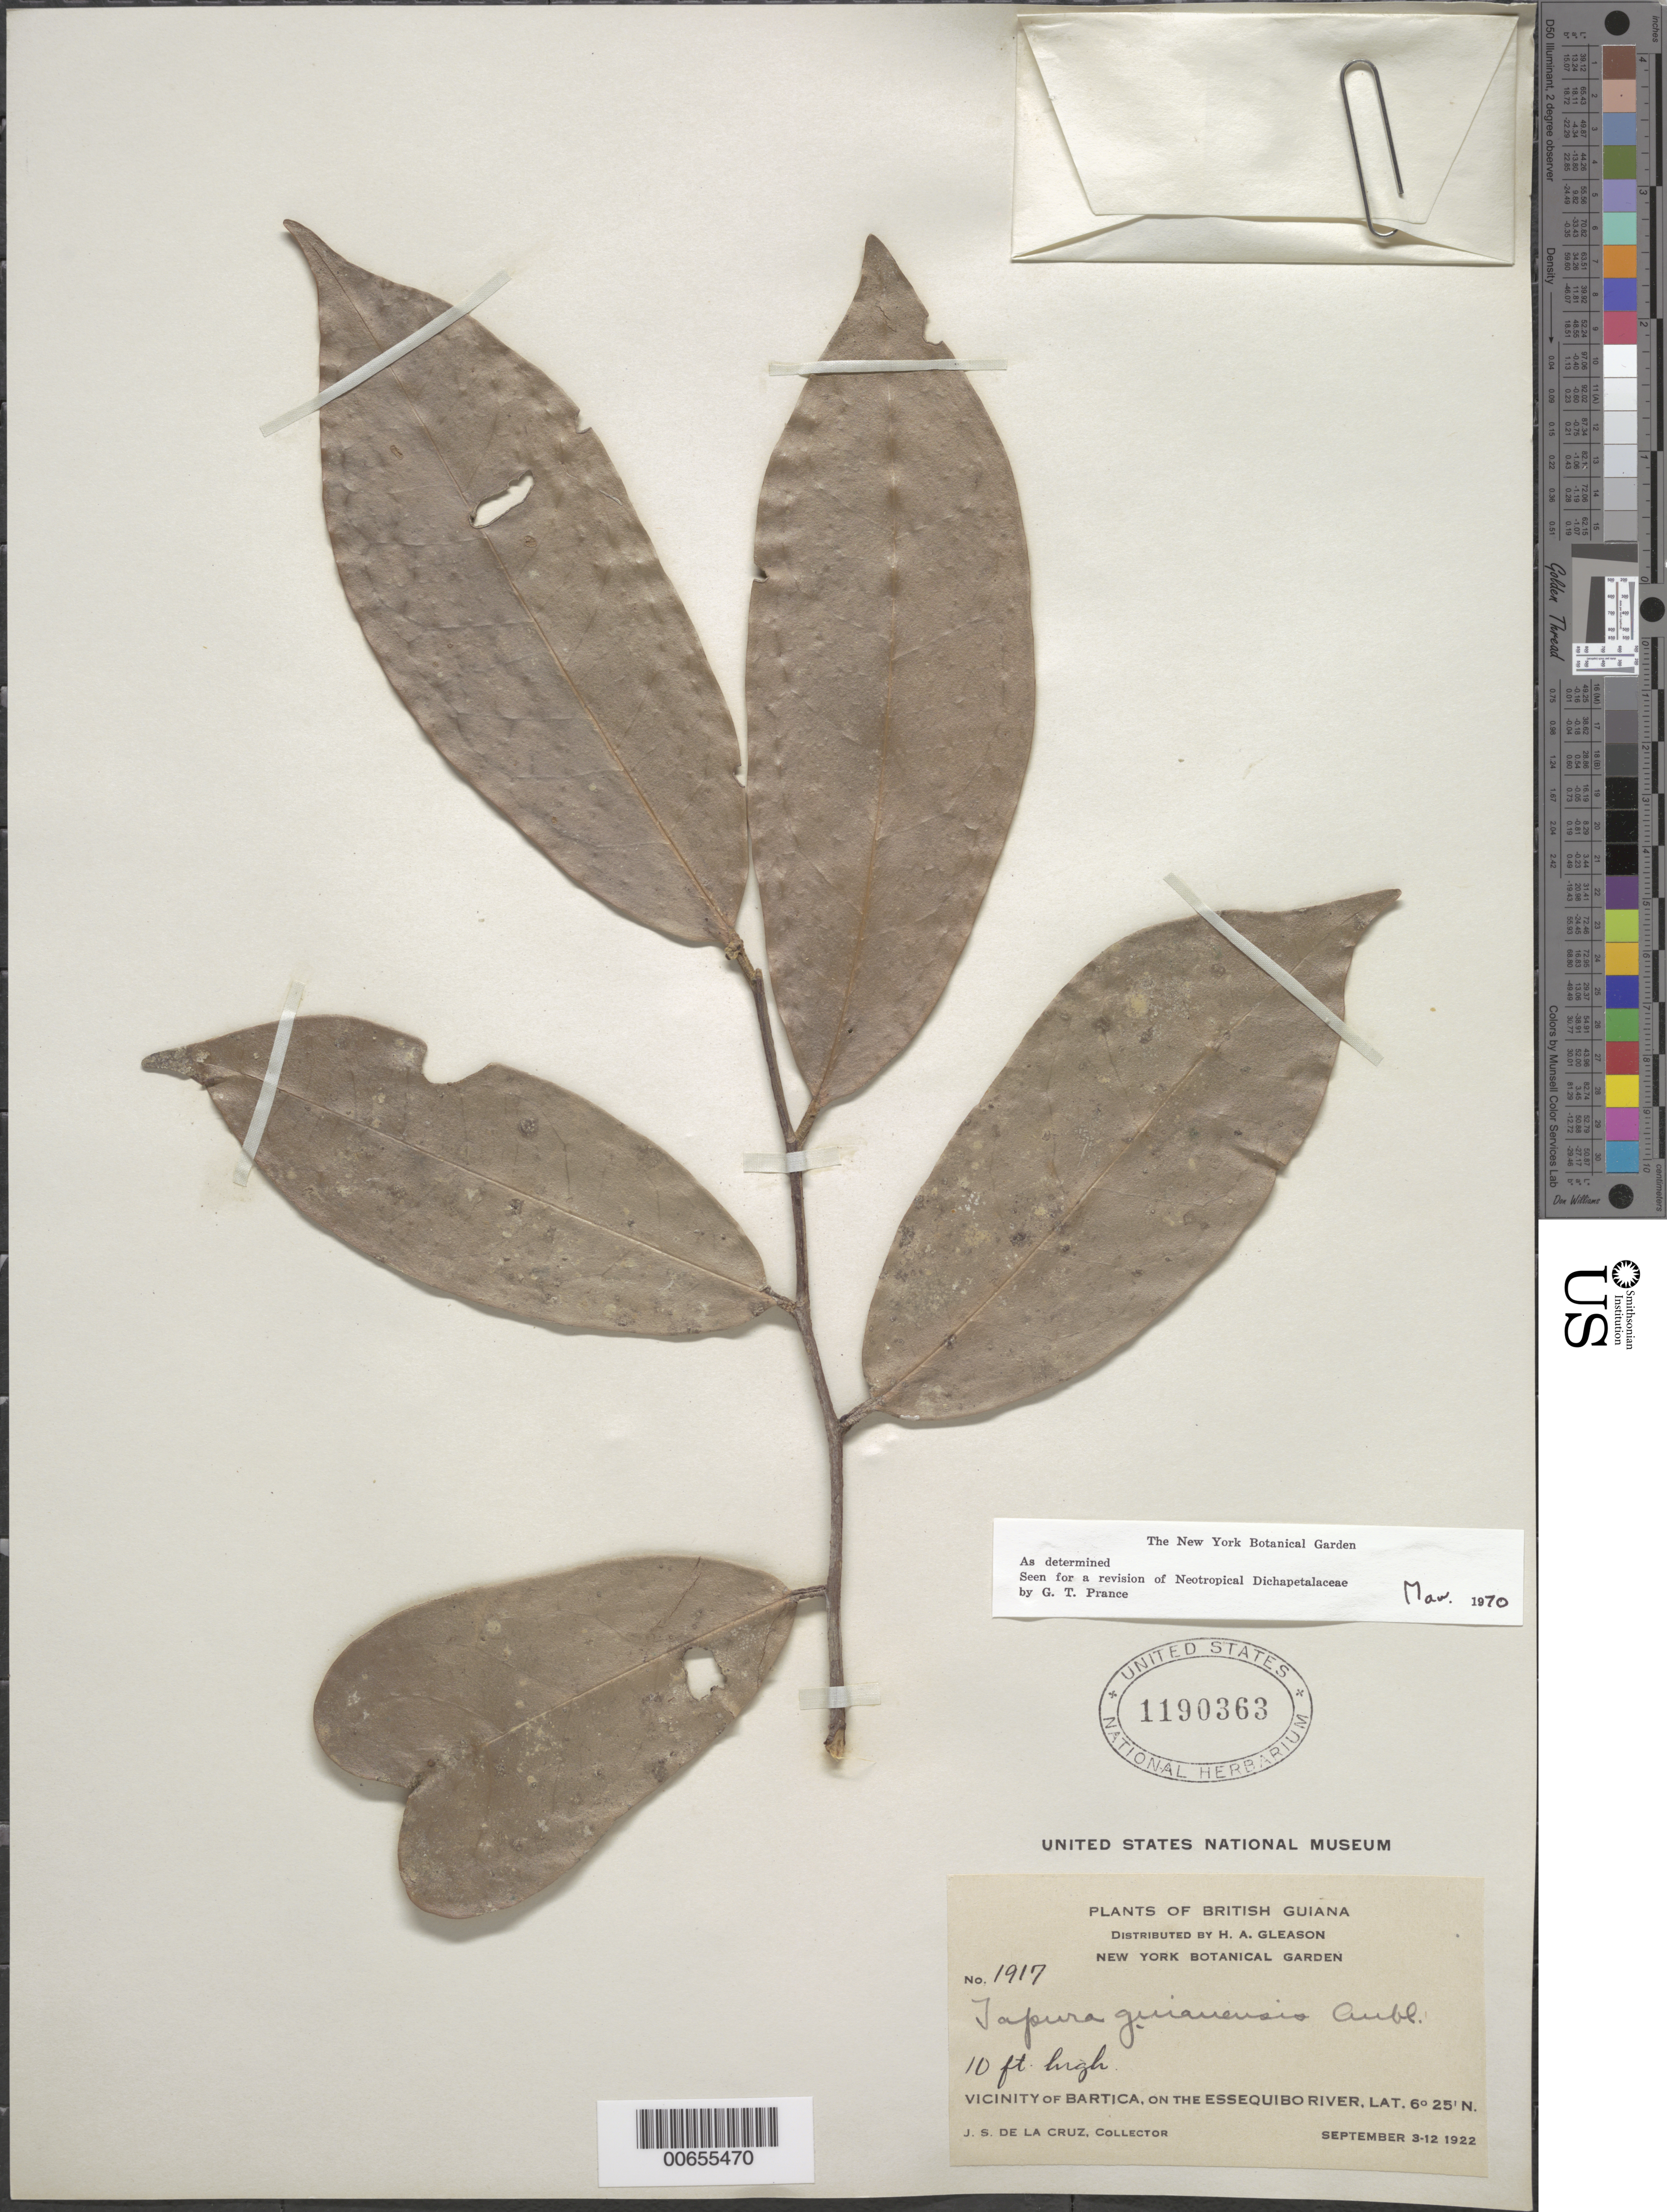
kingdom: Plantae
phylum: Tracheophyta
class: Magnoliopsida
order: Malpighiales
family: Dichapetalaceae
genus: Tapura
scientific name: Tapura guianensis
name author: Aubl.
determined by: Prance, G. T.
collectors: J. S. de la Cruz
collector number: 1917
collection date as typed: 3-Sep-22 to 12-Sep-22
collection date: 1922-09-03/1922-09-12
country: Guyana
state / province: Cuyuni-Mazaruni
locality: Bartica, vic., on the Essequibo River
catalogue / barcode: US 1190363